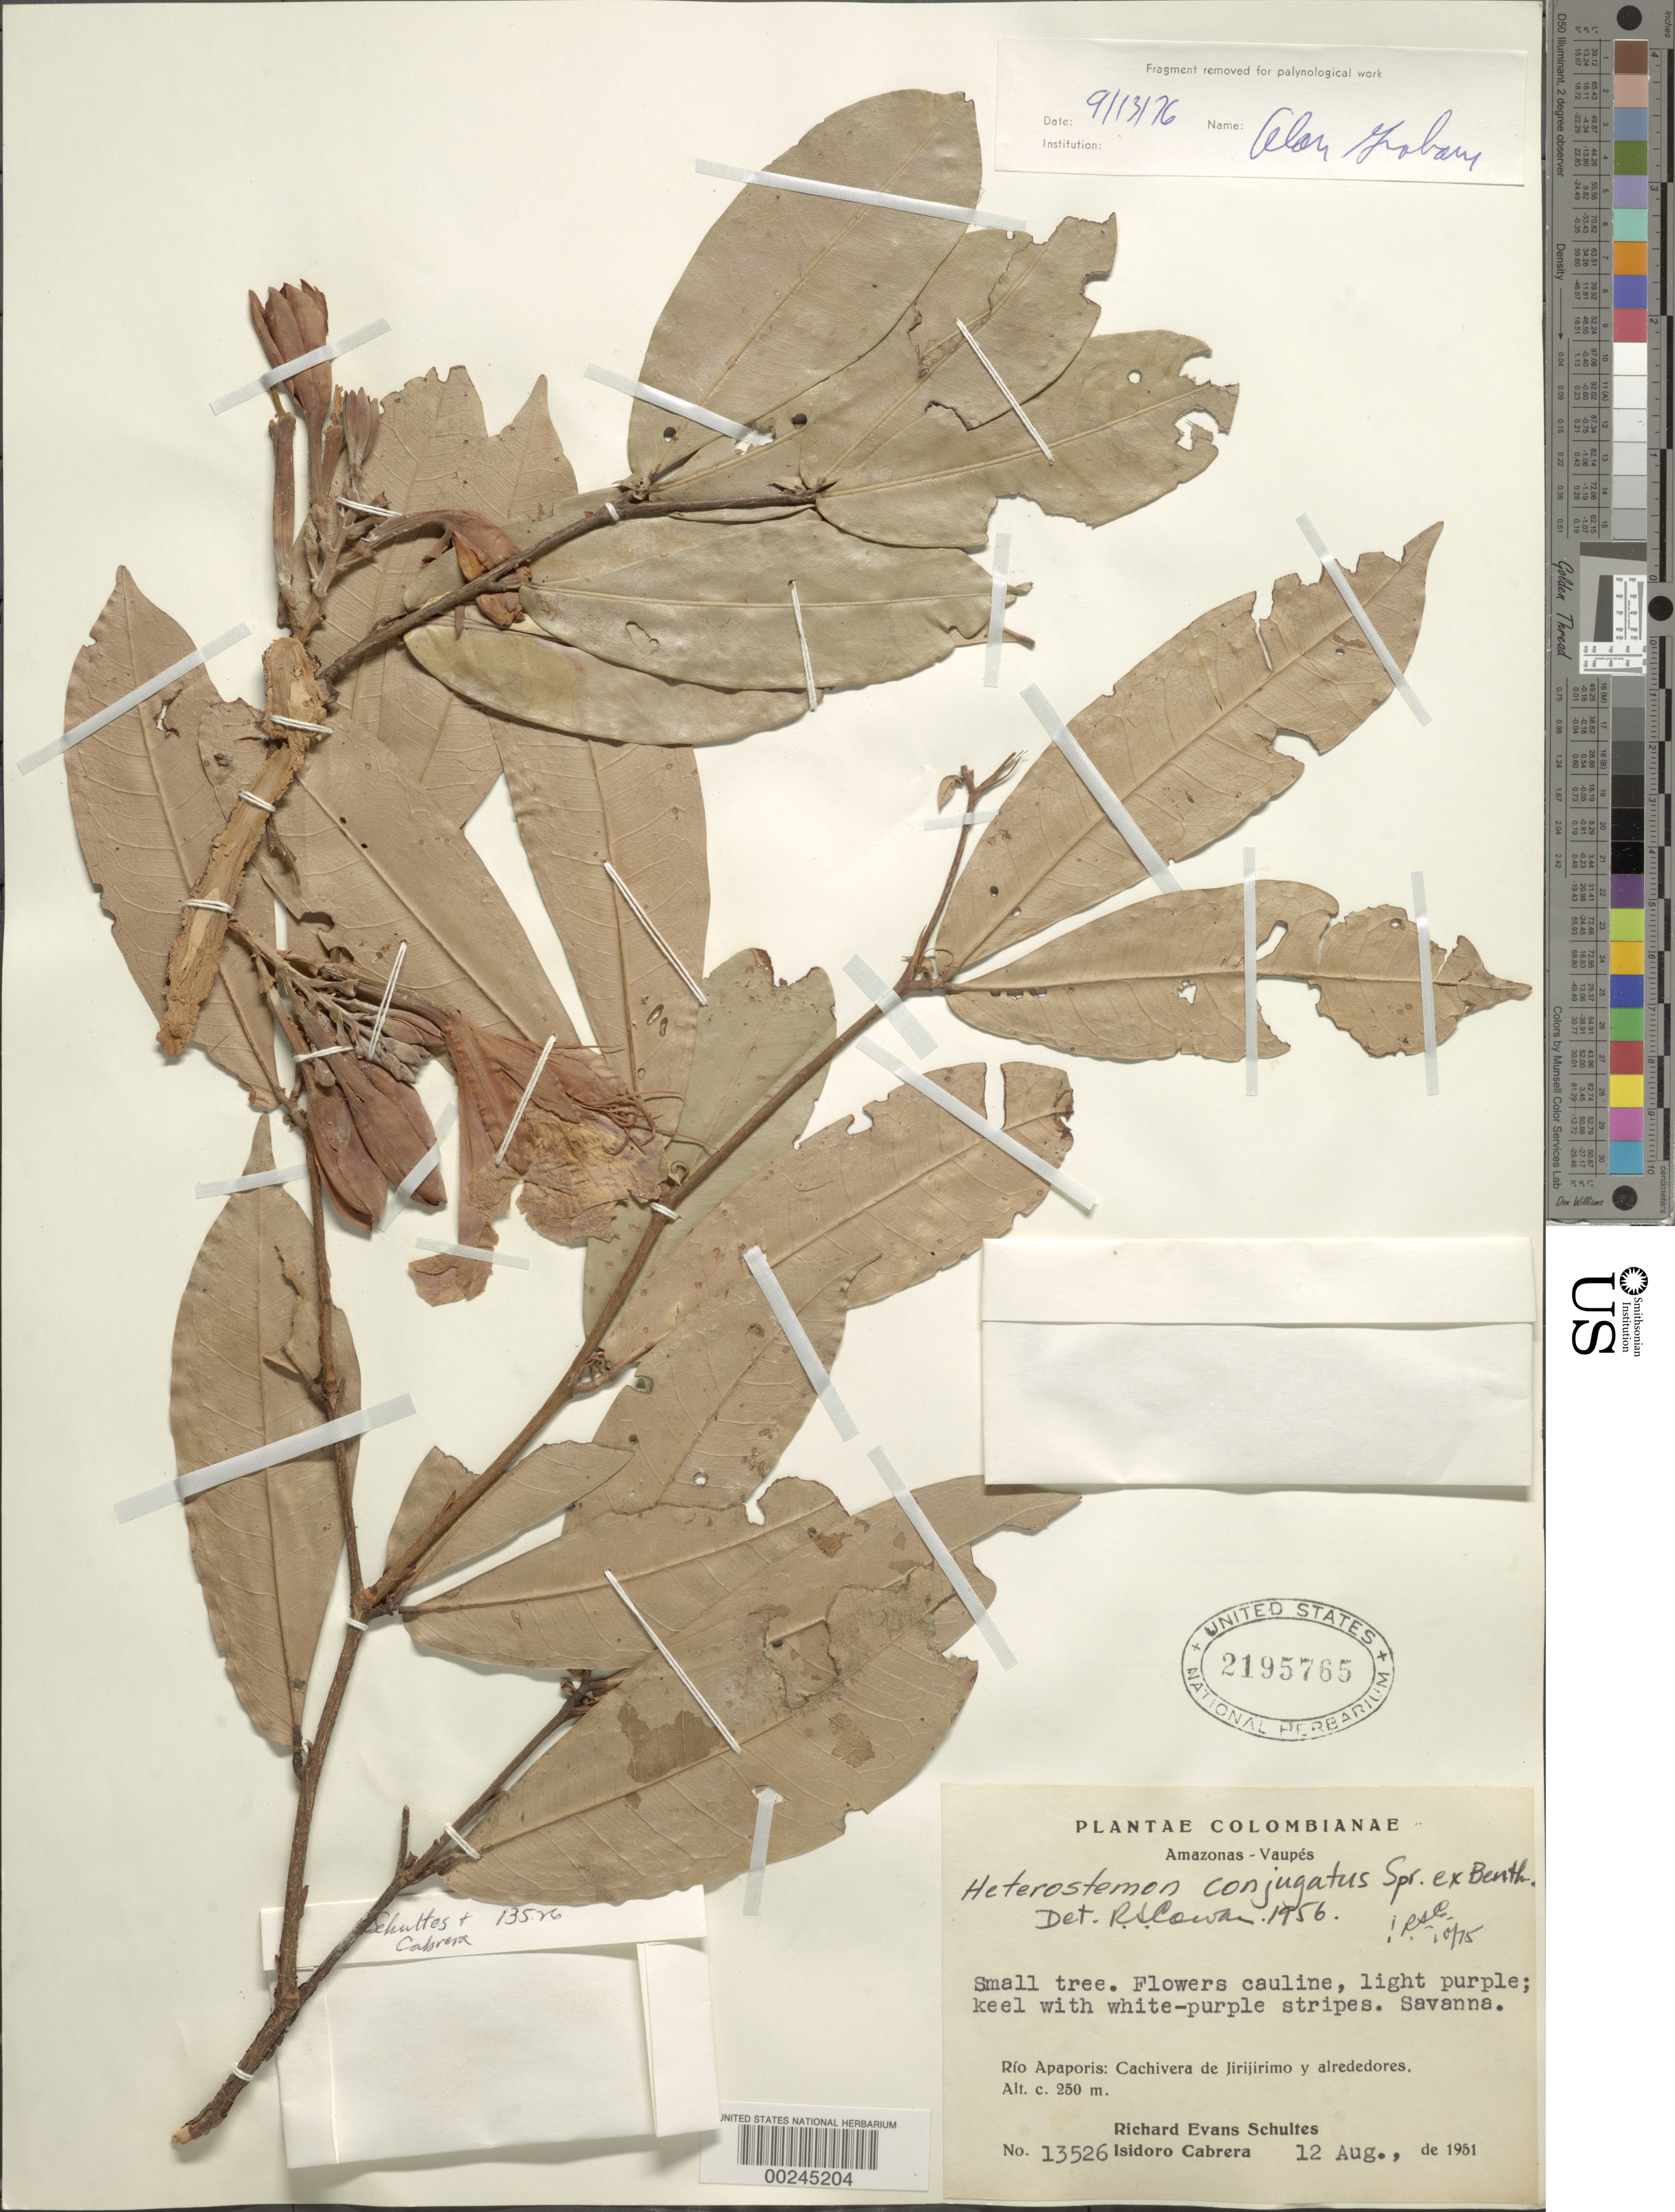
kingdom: Plantae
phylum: Tracheophyta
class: Magnoliopsida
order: Fabales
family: Fabaceae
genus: Heterostemon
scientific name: Heterostemon conjugatus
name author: Spruce ex Benth.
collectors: R. E. Schultes & I. Cabrera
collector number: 13526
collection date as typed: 12 Aug 1951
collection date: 1951-08-12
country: Colombia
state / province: Amazônas / Vaupés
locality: Rio Apaporis, Cachivera de Jirijirimo and vicinity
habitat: Savanna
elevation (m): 250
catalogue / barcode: US 2195765